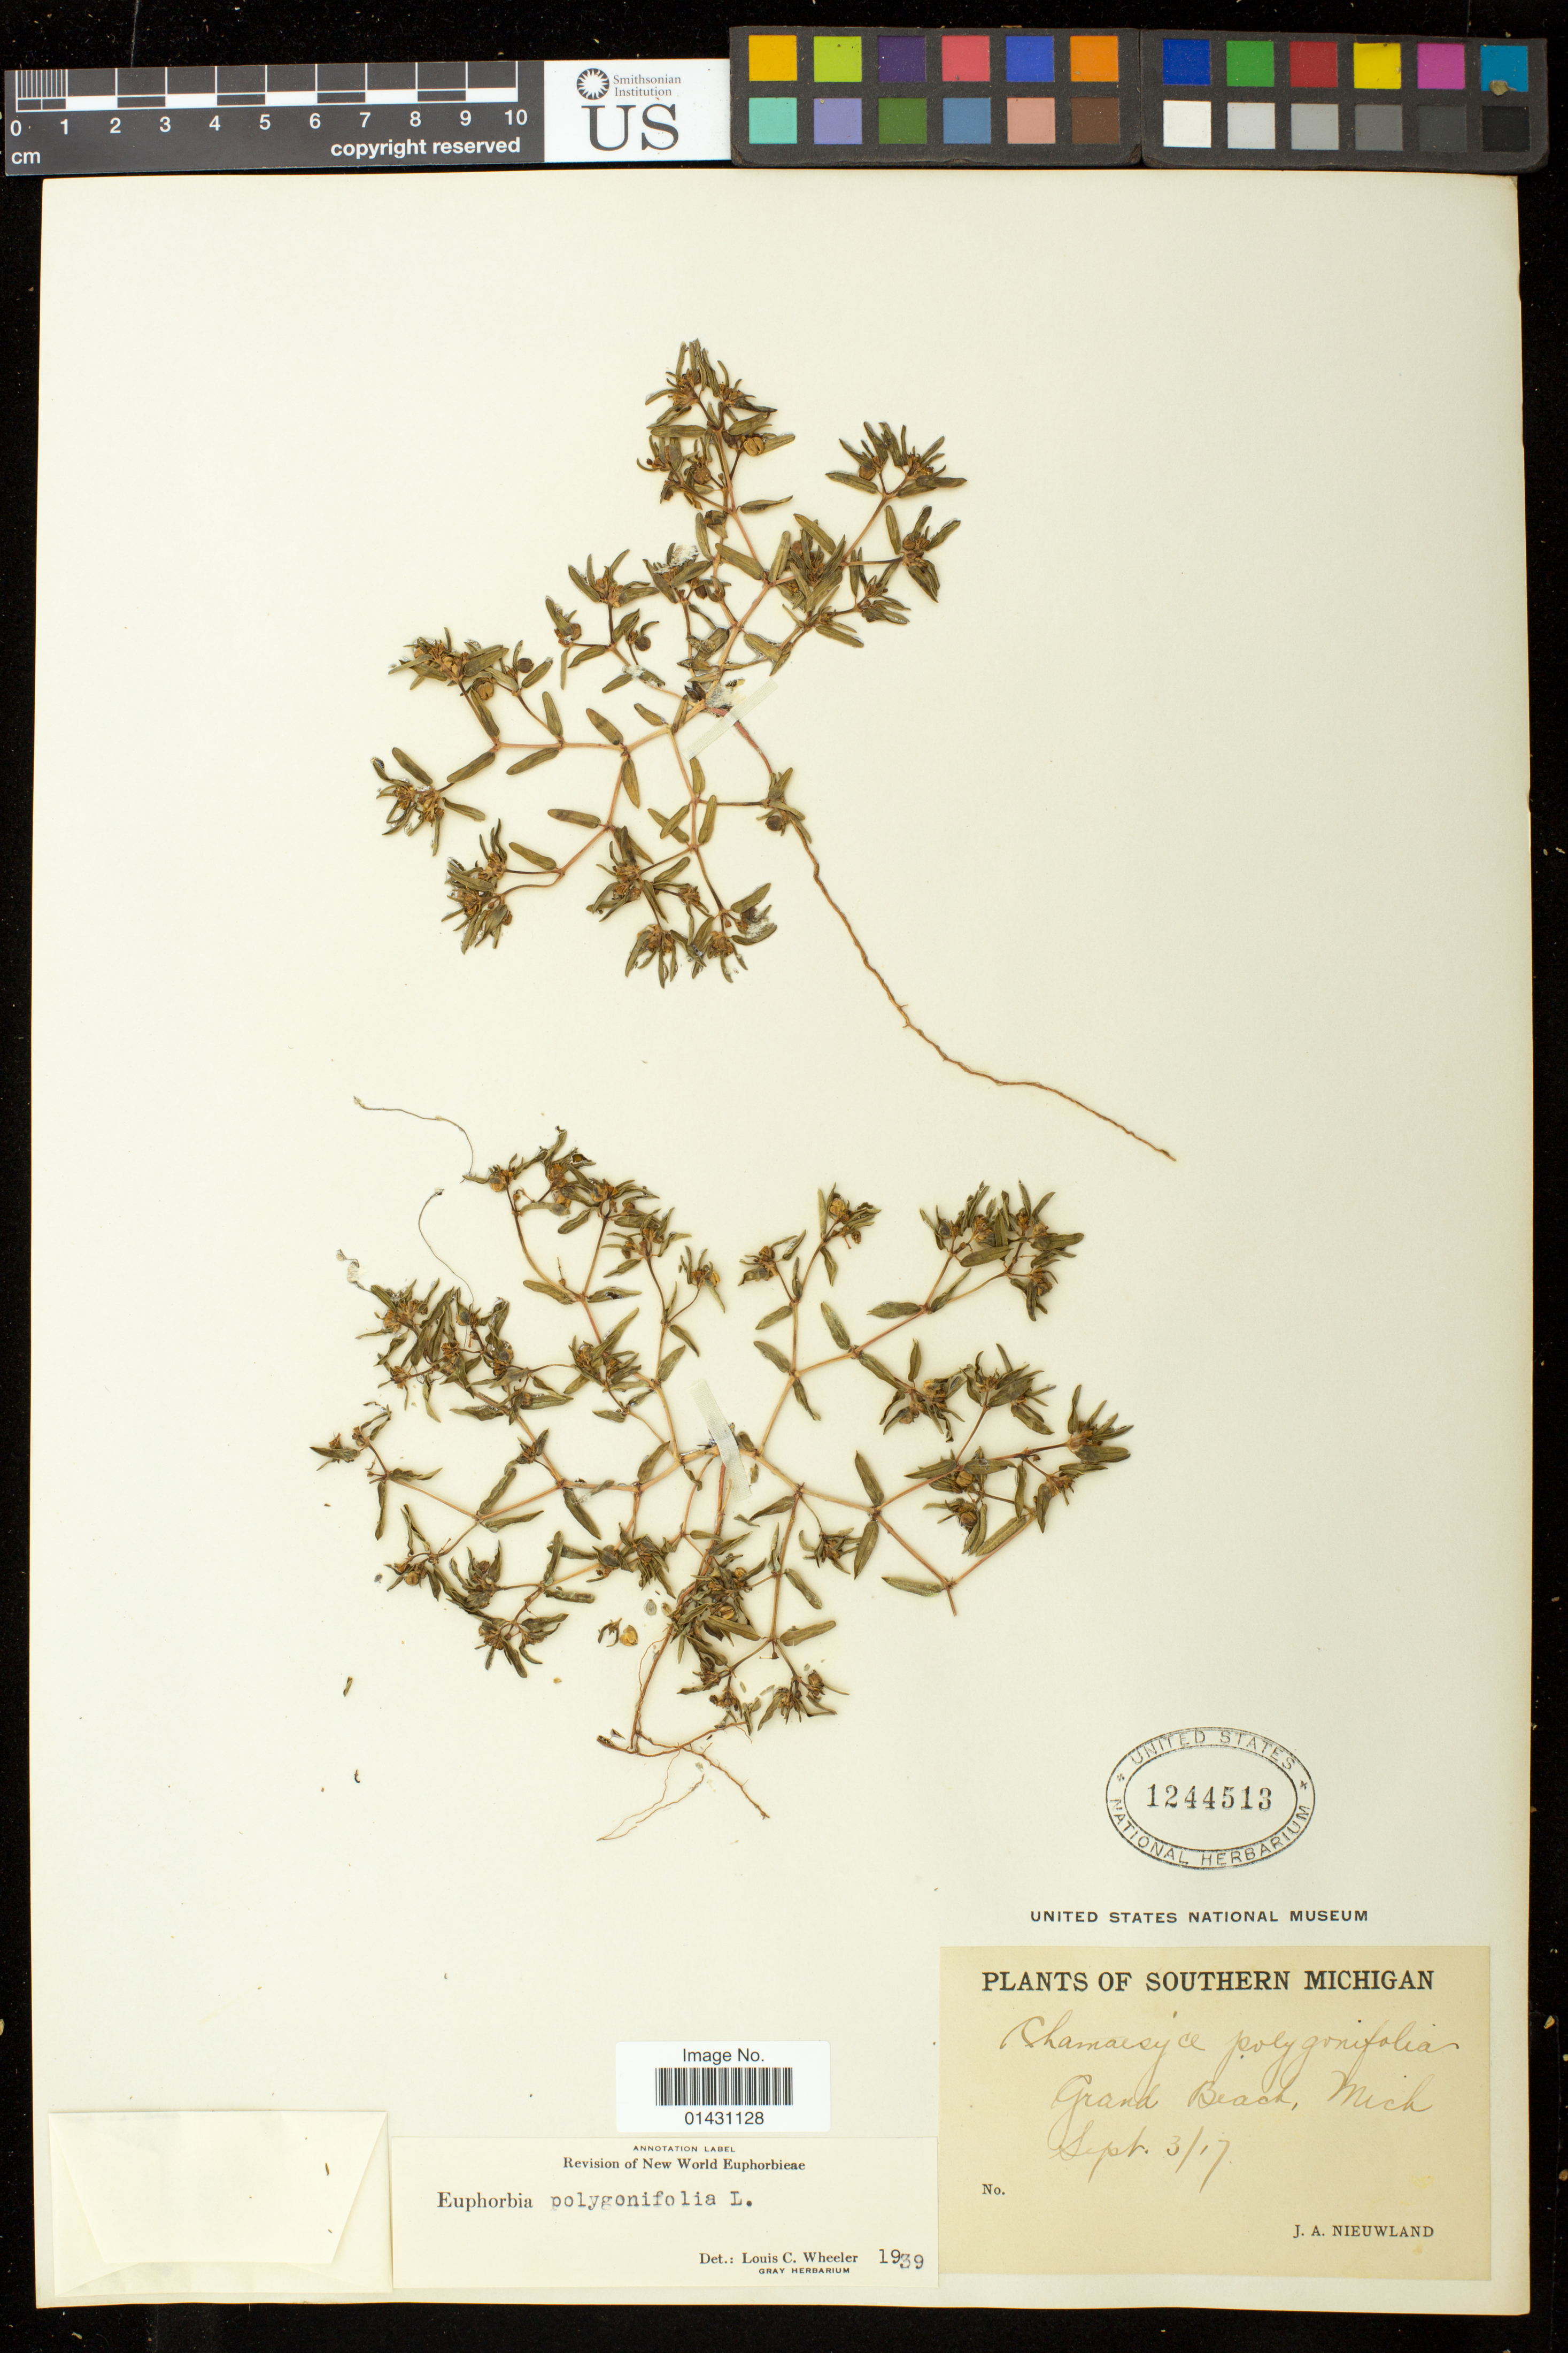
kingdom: Plantae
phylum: Tracheophyta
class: Magnoliopsida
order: Malpighiales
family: Euphorbiaceae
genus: Euphorbia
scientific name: Euphorbia polygonifolia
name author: L.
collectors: J. A. Nieuwland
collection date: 1917-09-03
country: United States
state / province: Michigan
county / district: Berrien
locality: Grand Beach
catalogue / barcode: US 1244513